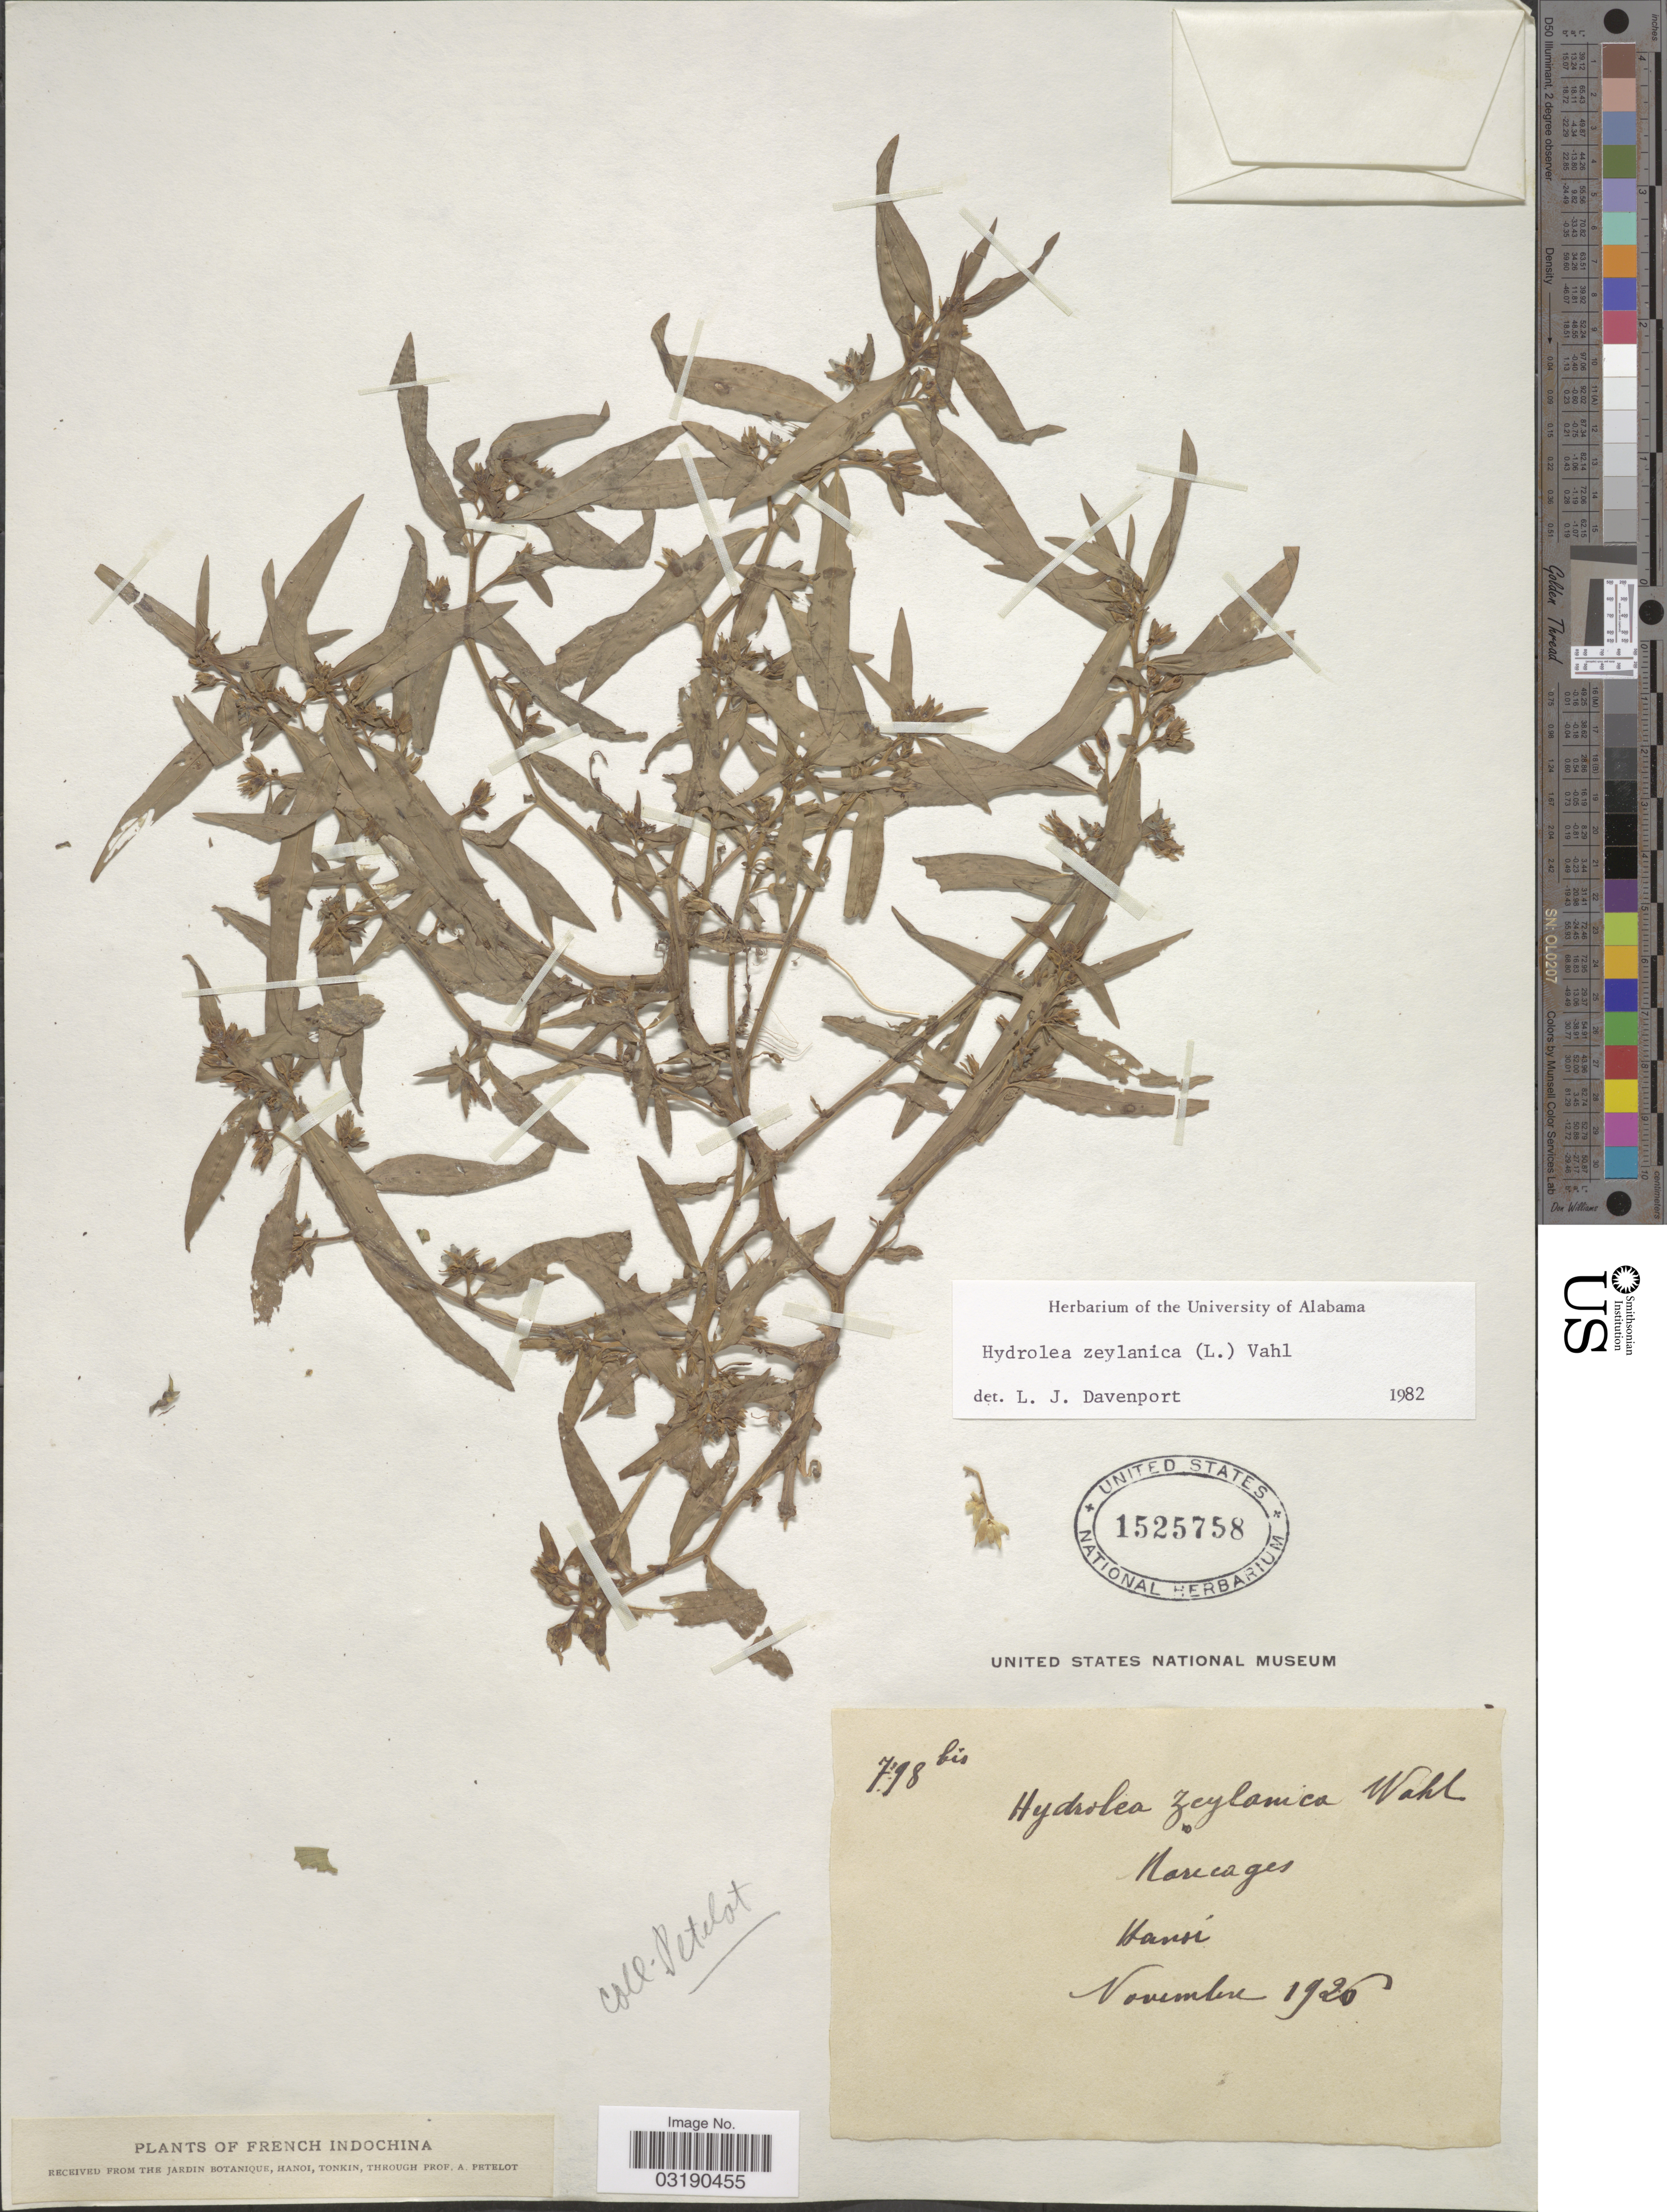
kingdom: Plantae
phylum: Tracheophyta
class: Magnoliopsida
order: Solanales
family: Hydroleaceae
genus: Hydrolea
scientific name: Hydrolea zeylanica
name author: (L.) Vahl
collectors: A. Petelot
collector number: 798bis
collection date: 1926-11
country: Vietnam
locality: French Indochina. Marecages. Hanoi.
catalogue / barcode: US 1525758